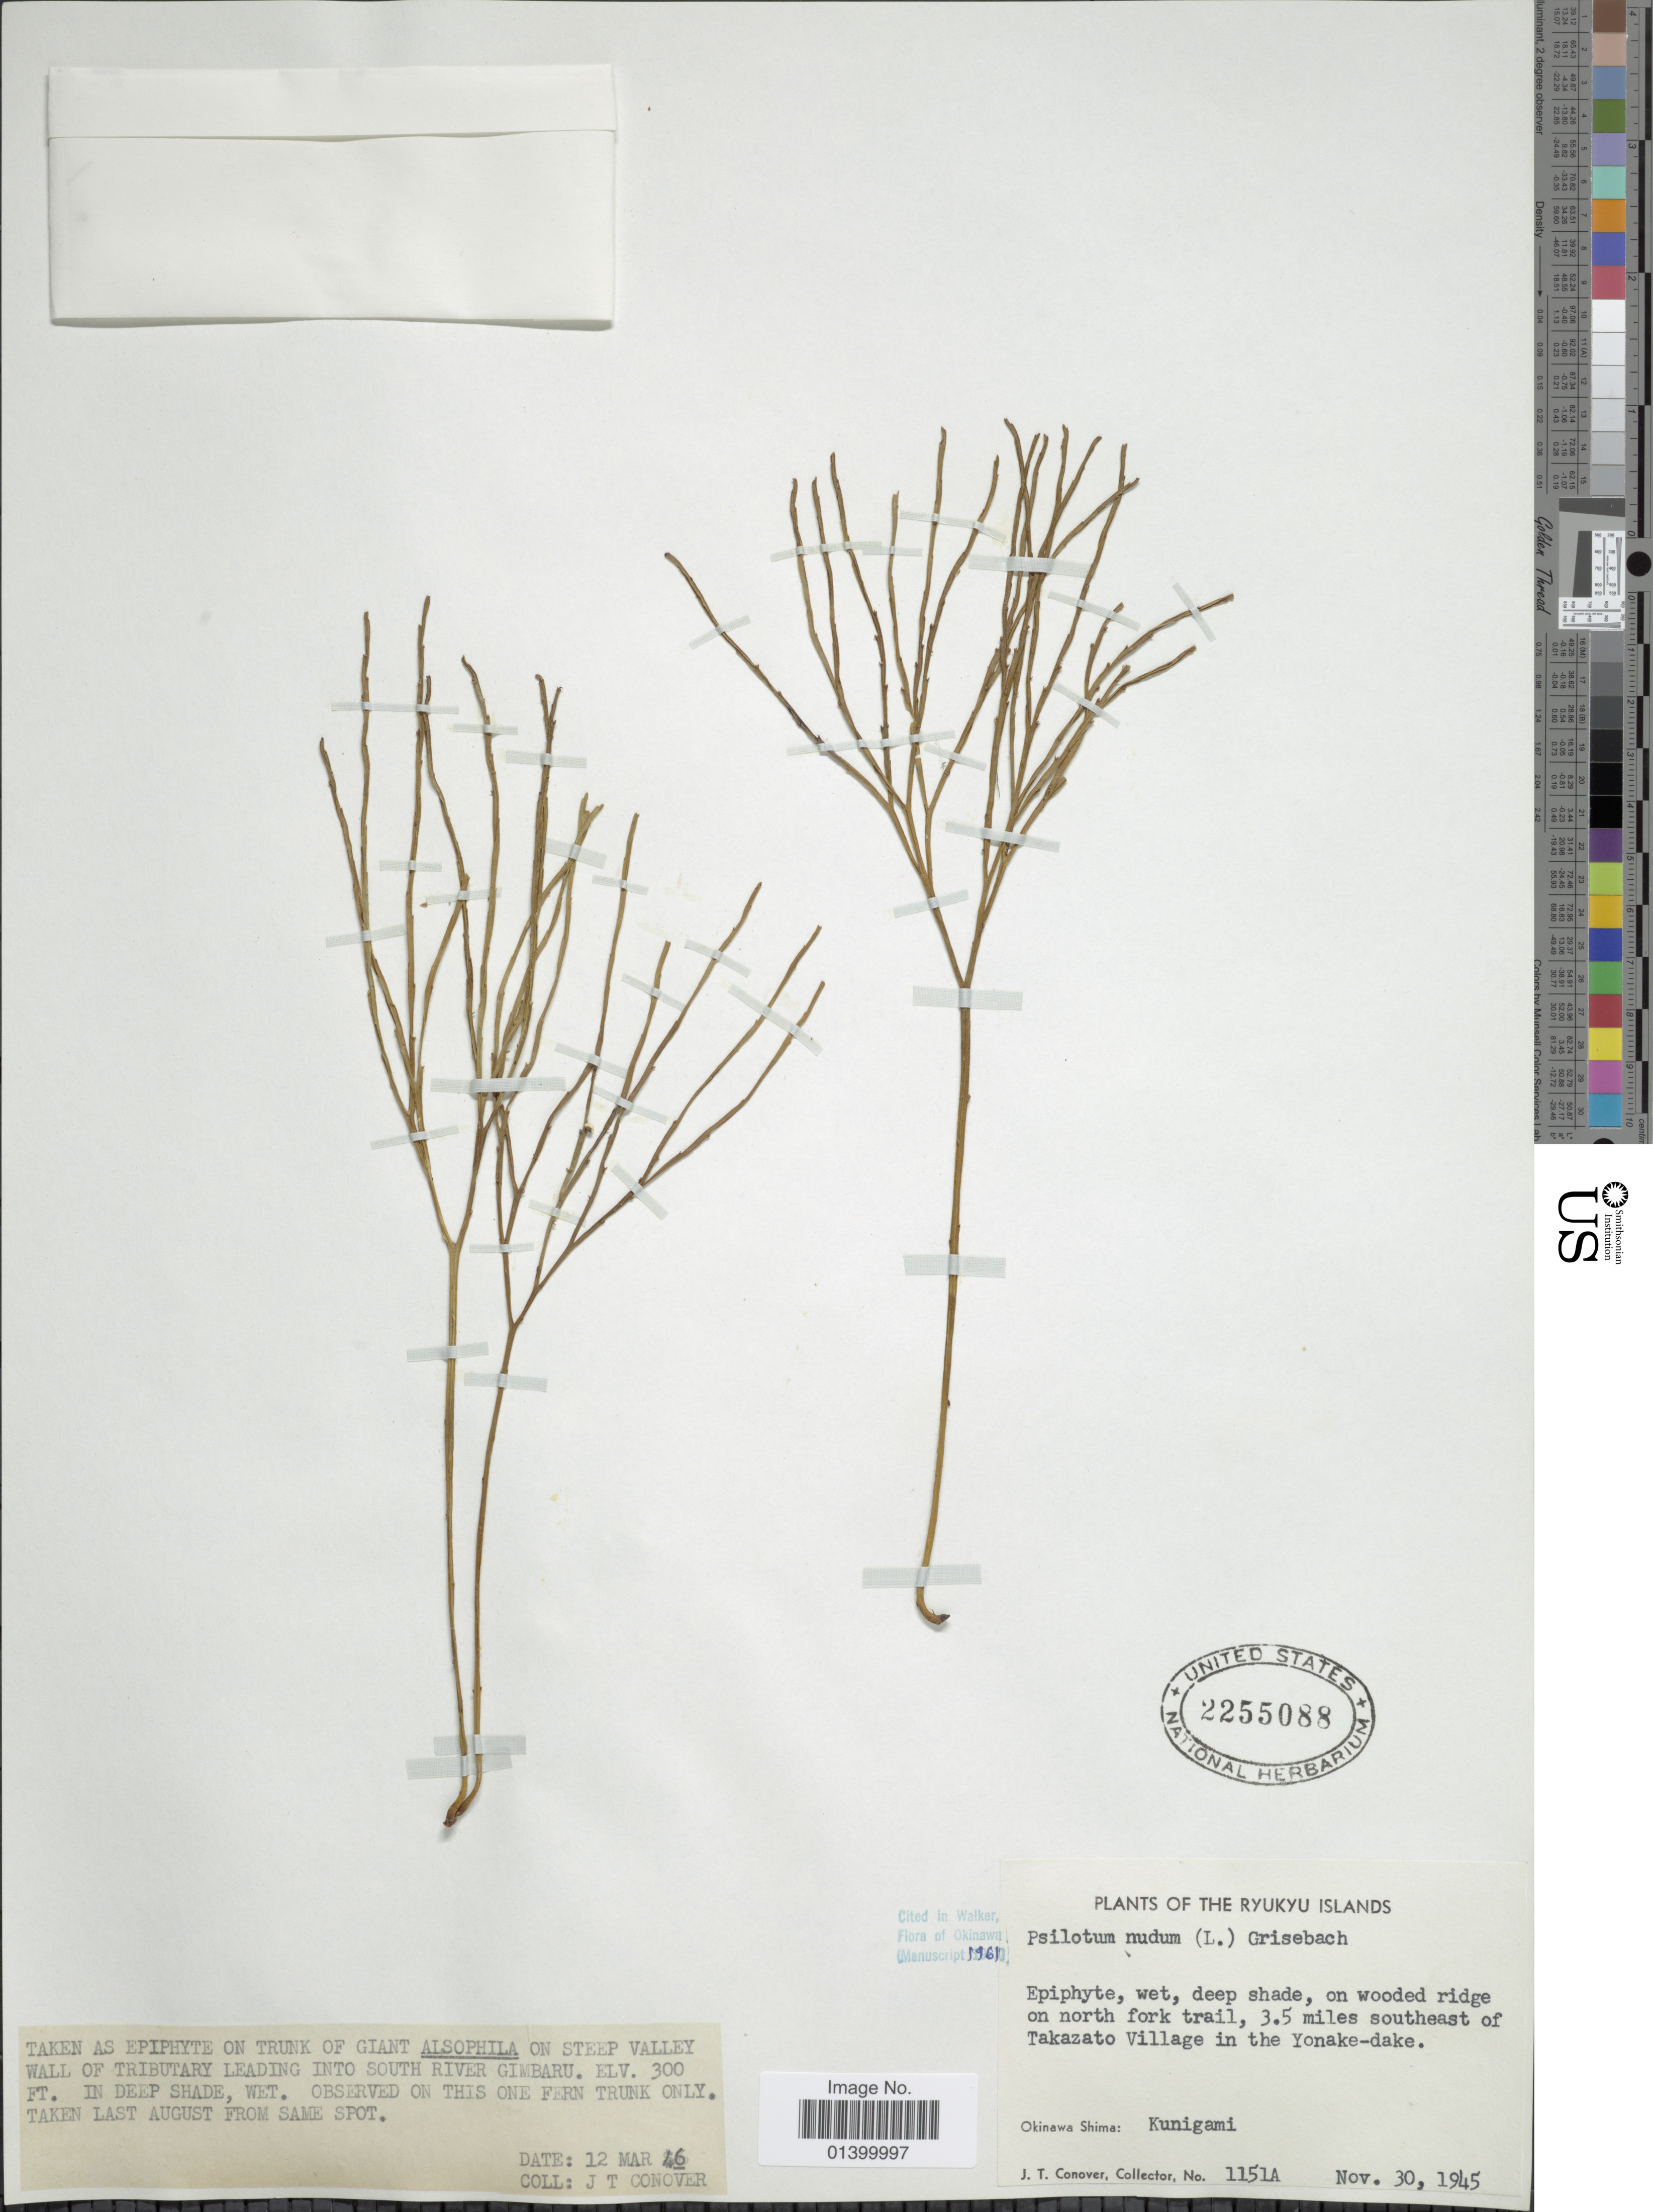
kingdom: Plantae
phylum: Tracheophyta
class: Polypodiopsida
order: Psilotales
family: Psilotaceae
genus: Psilotum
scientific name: Psilotum nudum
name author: (L.) P. Beauv.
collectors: J. T. Conover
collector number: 1151A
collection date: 1945-11-30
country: Japan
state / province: Okinawa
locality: Ryukyu Islands. 3.5 miles southeast of Takazato Village in the Yonake-dake. Okinawa Shima: Kunigami. On steep valley wall of tributary leading into south river Gimbaru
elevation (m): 91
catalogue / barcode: US 2255088